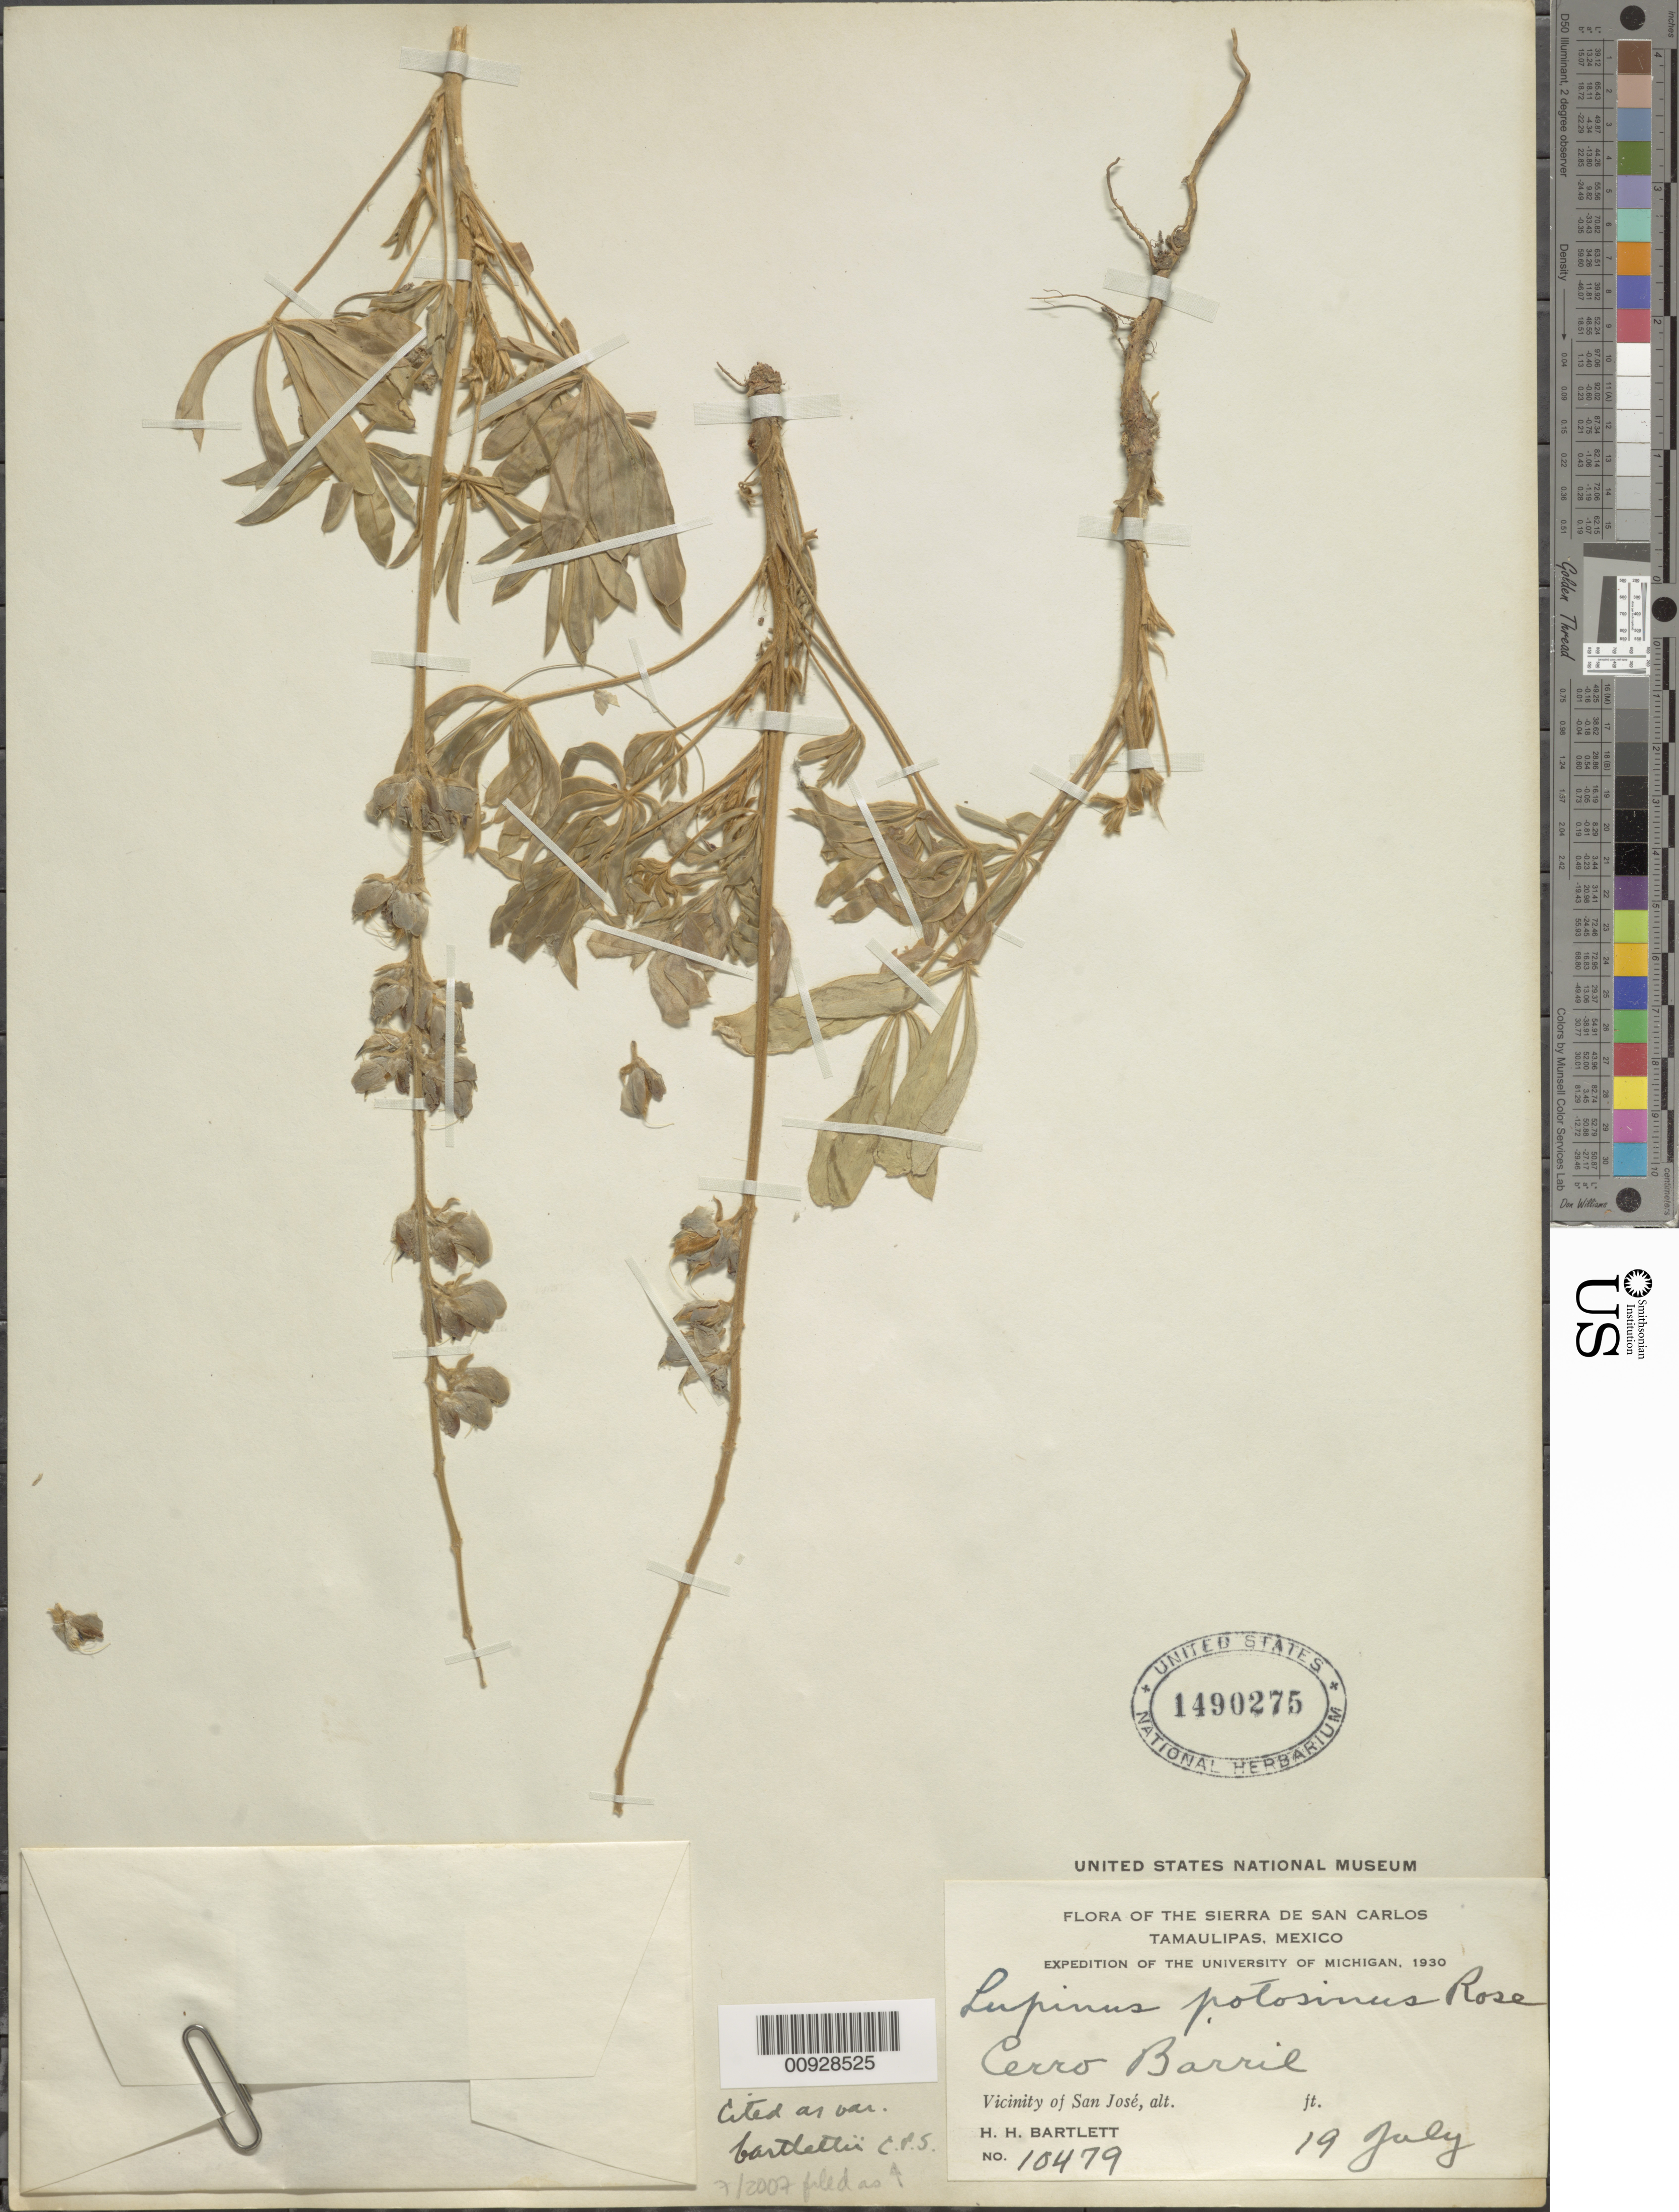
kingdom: Plantae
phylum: Tracheophyta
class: Magnoliopsida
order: Fabales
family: Fabaceae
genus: Lupinus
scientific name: Lupinus potosinus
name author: Rose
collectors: H. H. Bartlett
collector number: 10479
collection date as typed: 19 Jul 1930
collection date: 1930-07-19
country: Mexico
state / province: Tamaulipas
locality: Cerro Barril. Vicinity of San José.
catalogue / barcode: US 1490275